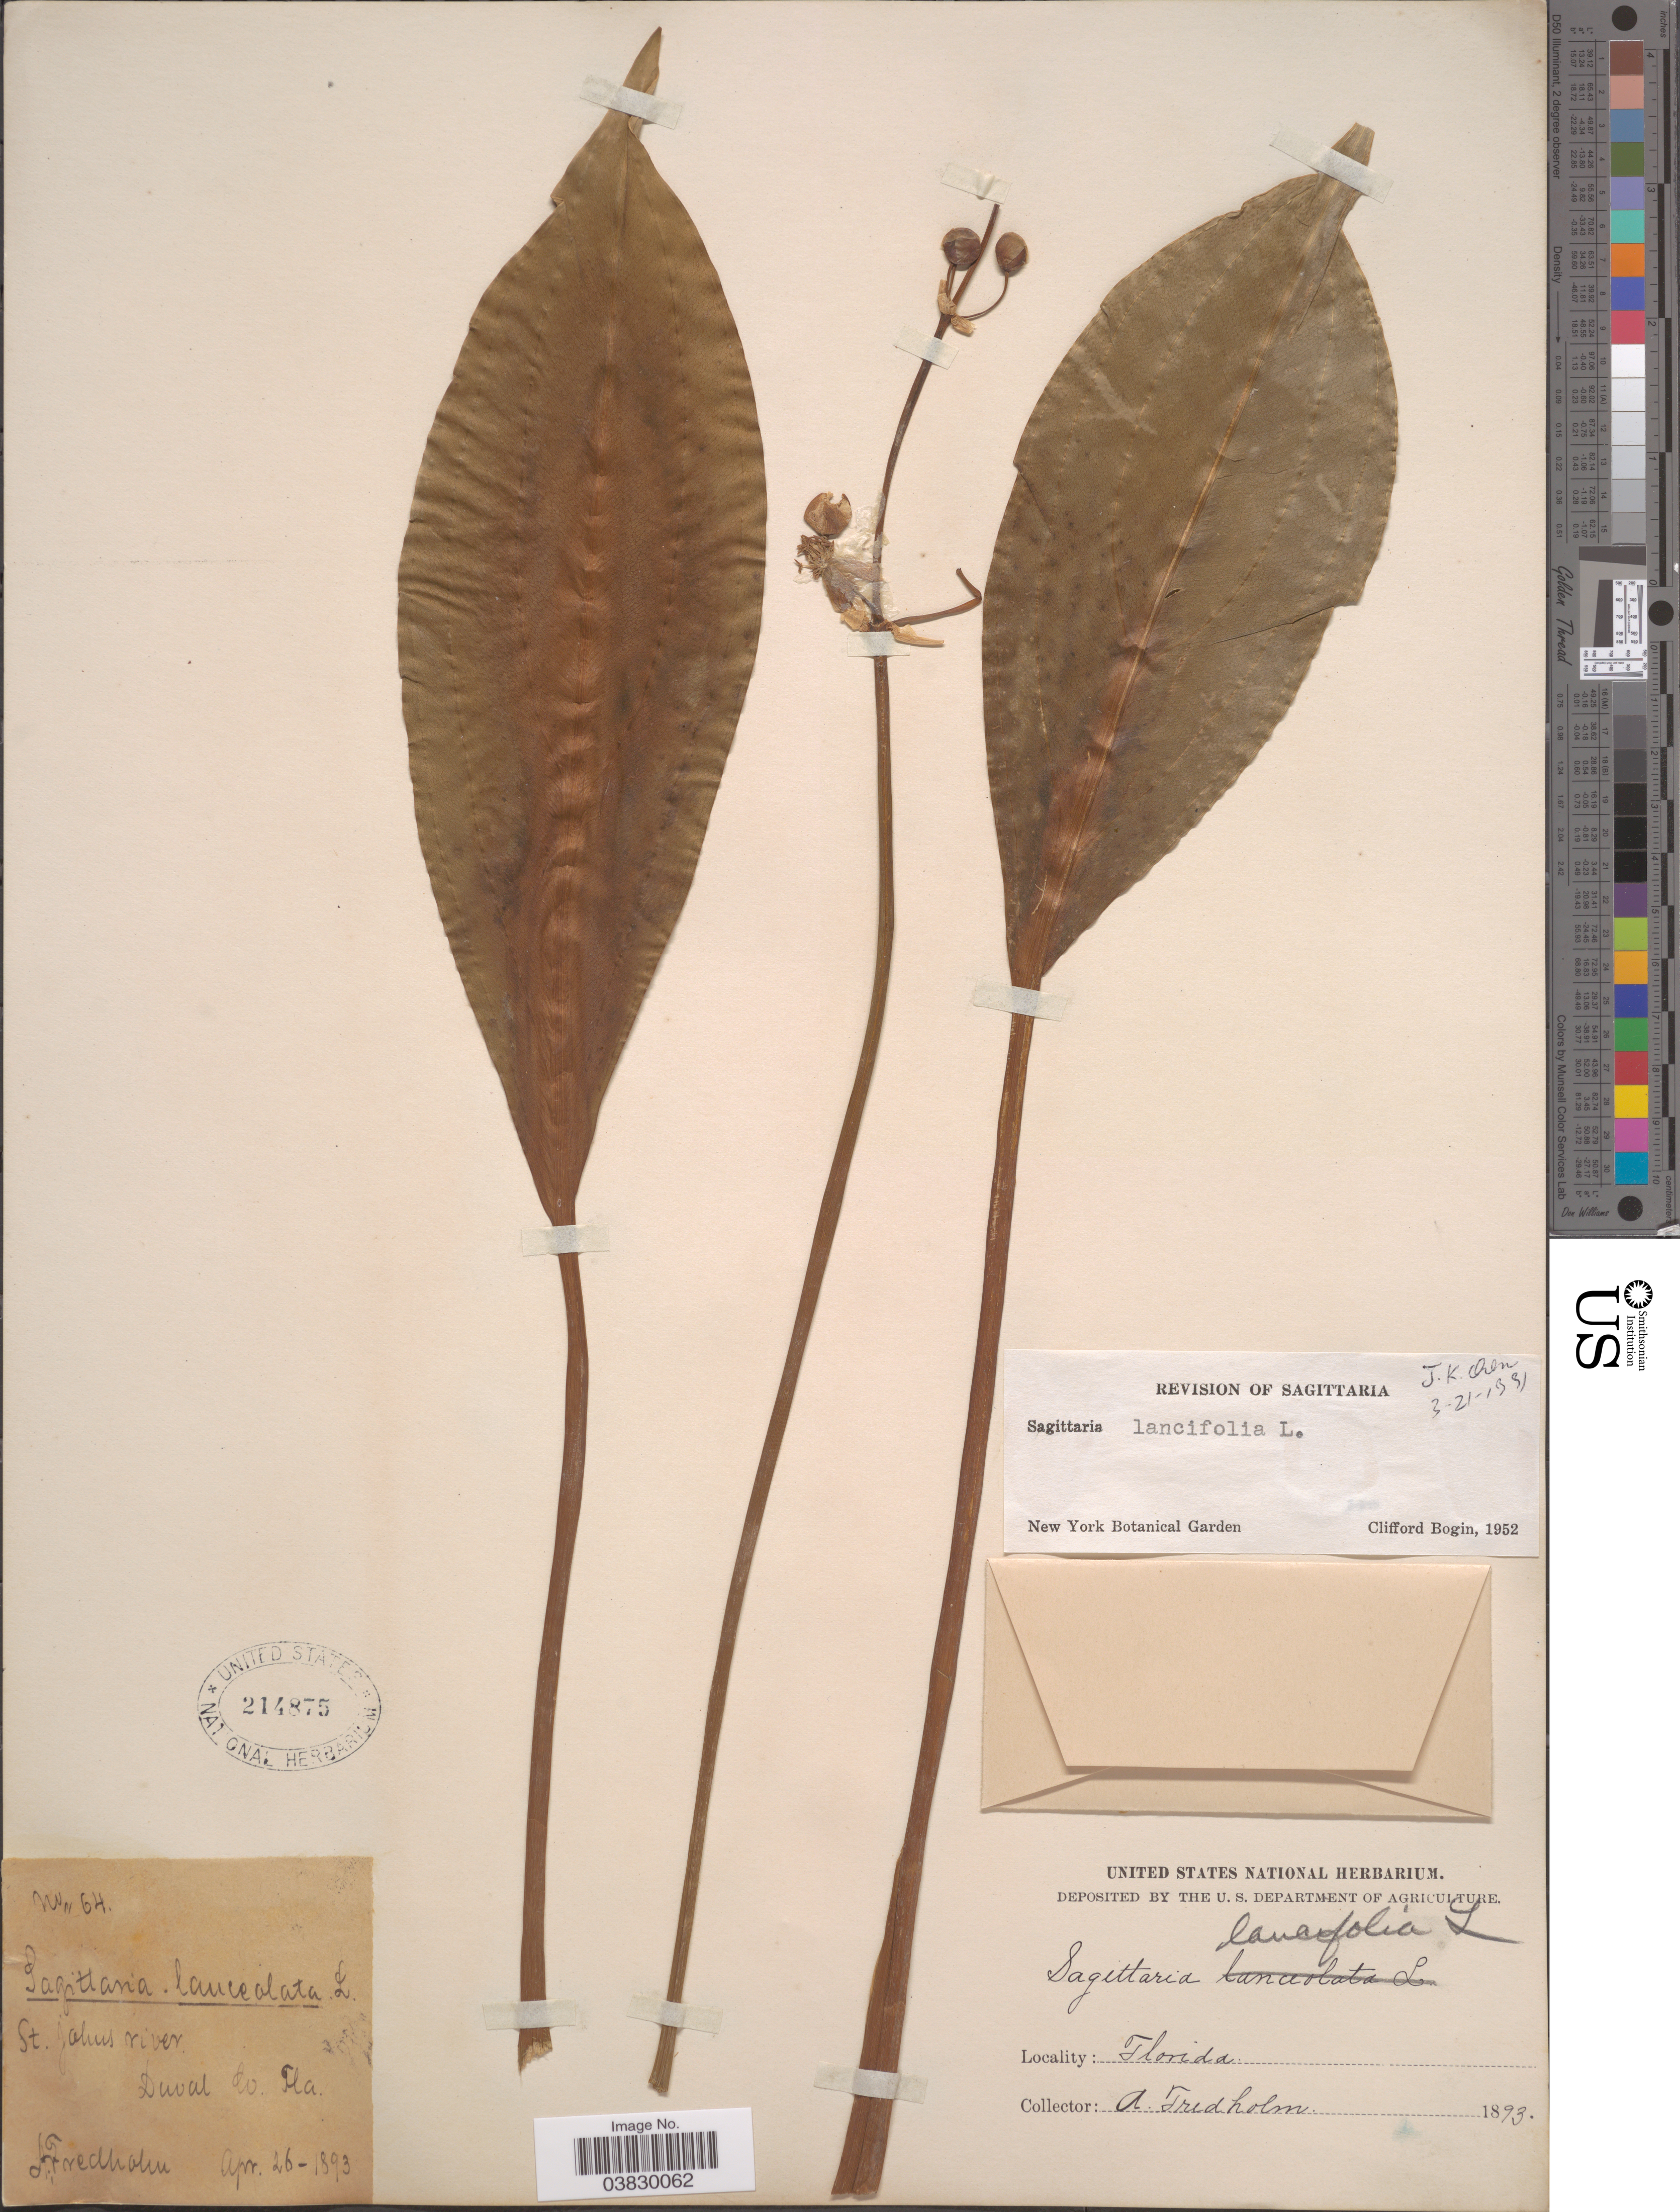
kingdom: Plantae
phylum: Tracheophyta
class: Liliopsida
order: Alismatales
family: Alismataceae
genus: Sagittaria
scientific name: Sagittaria lancifolia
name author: L.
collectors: A. Fredholm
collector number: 64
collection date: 1893-04-26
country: United States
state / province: Florida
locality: St. John's river. Duval Co.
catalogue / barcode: US 214875